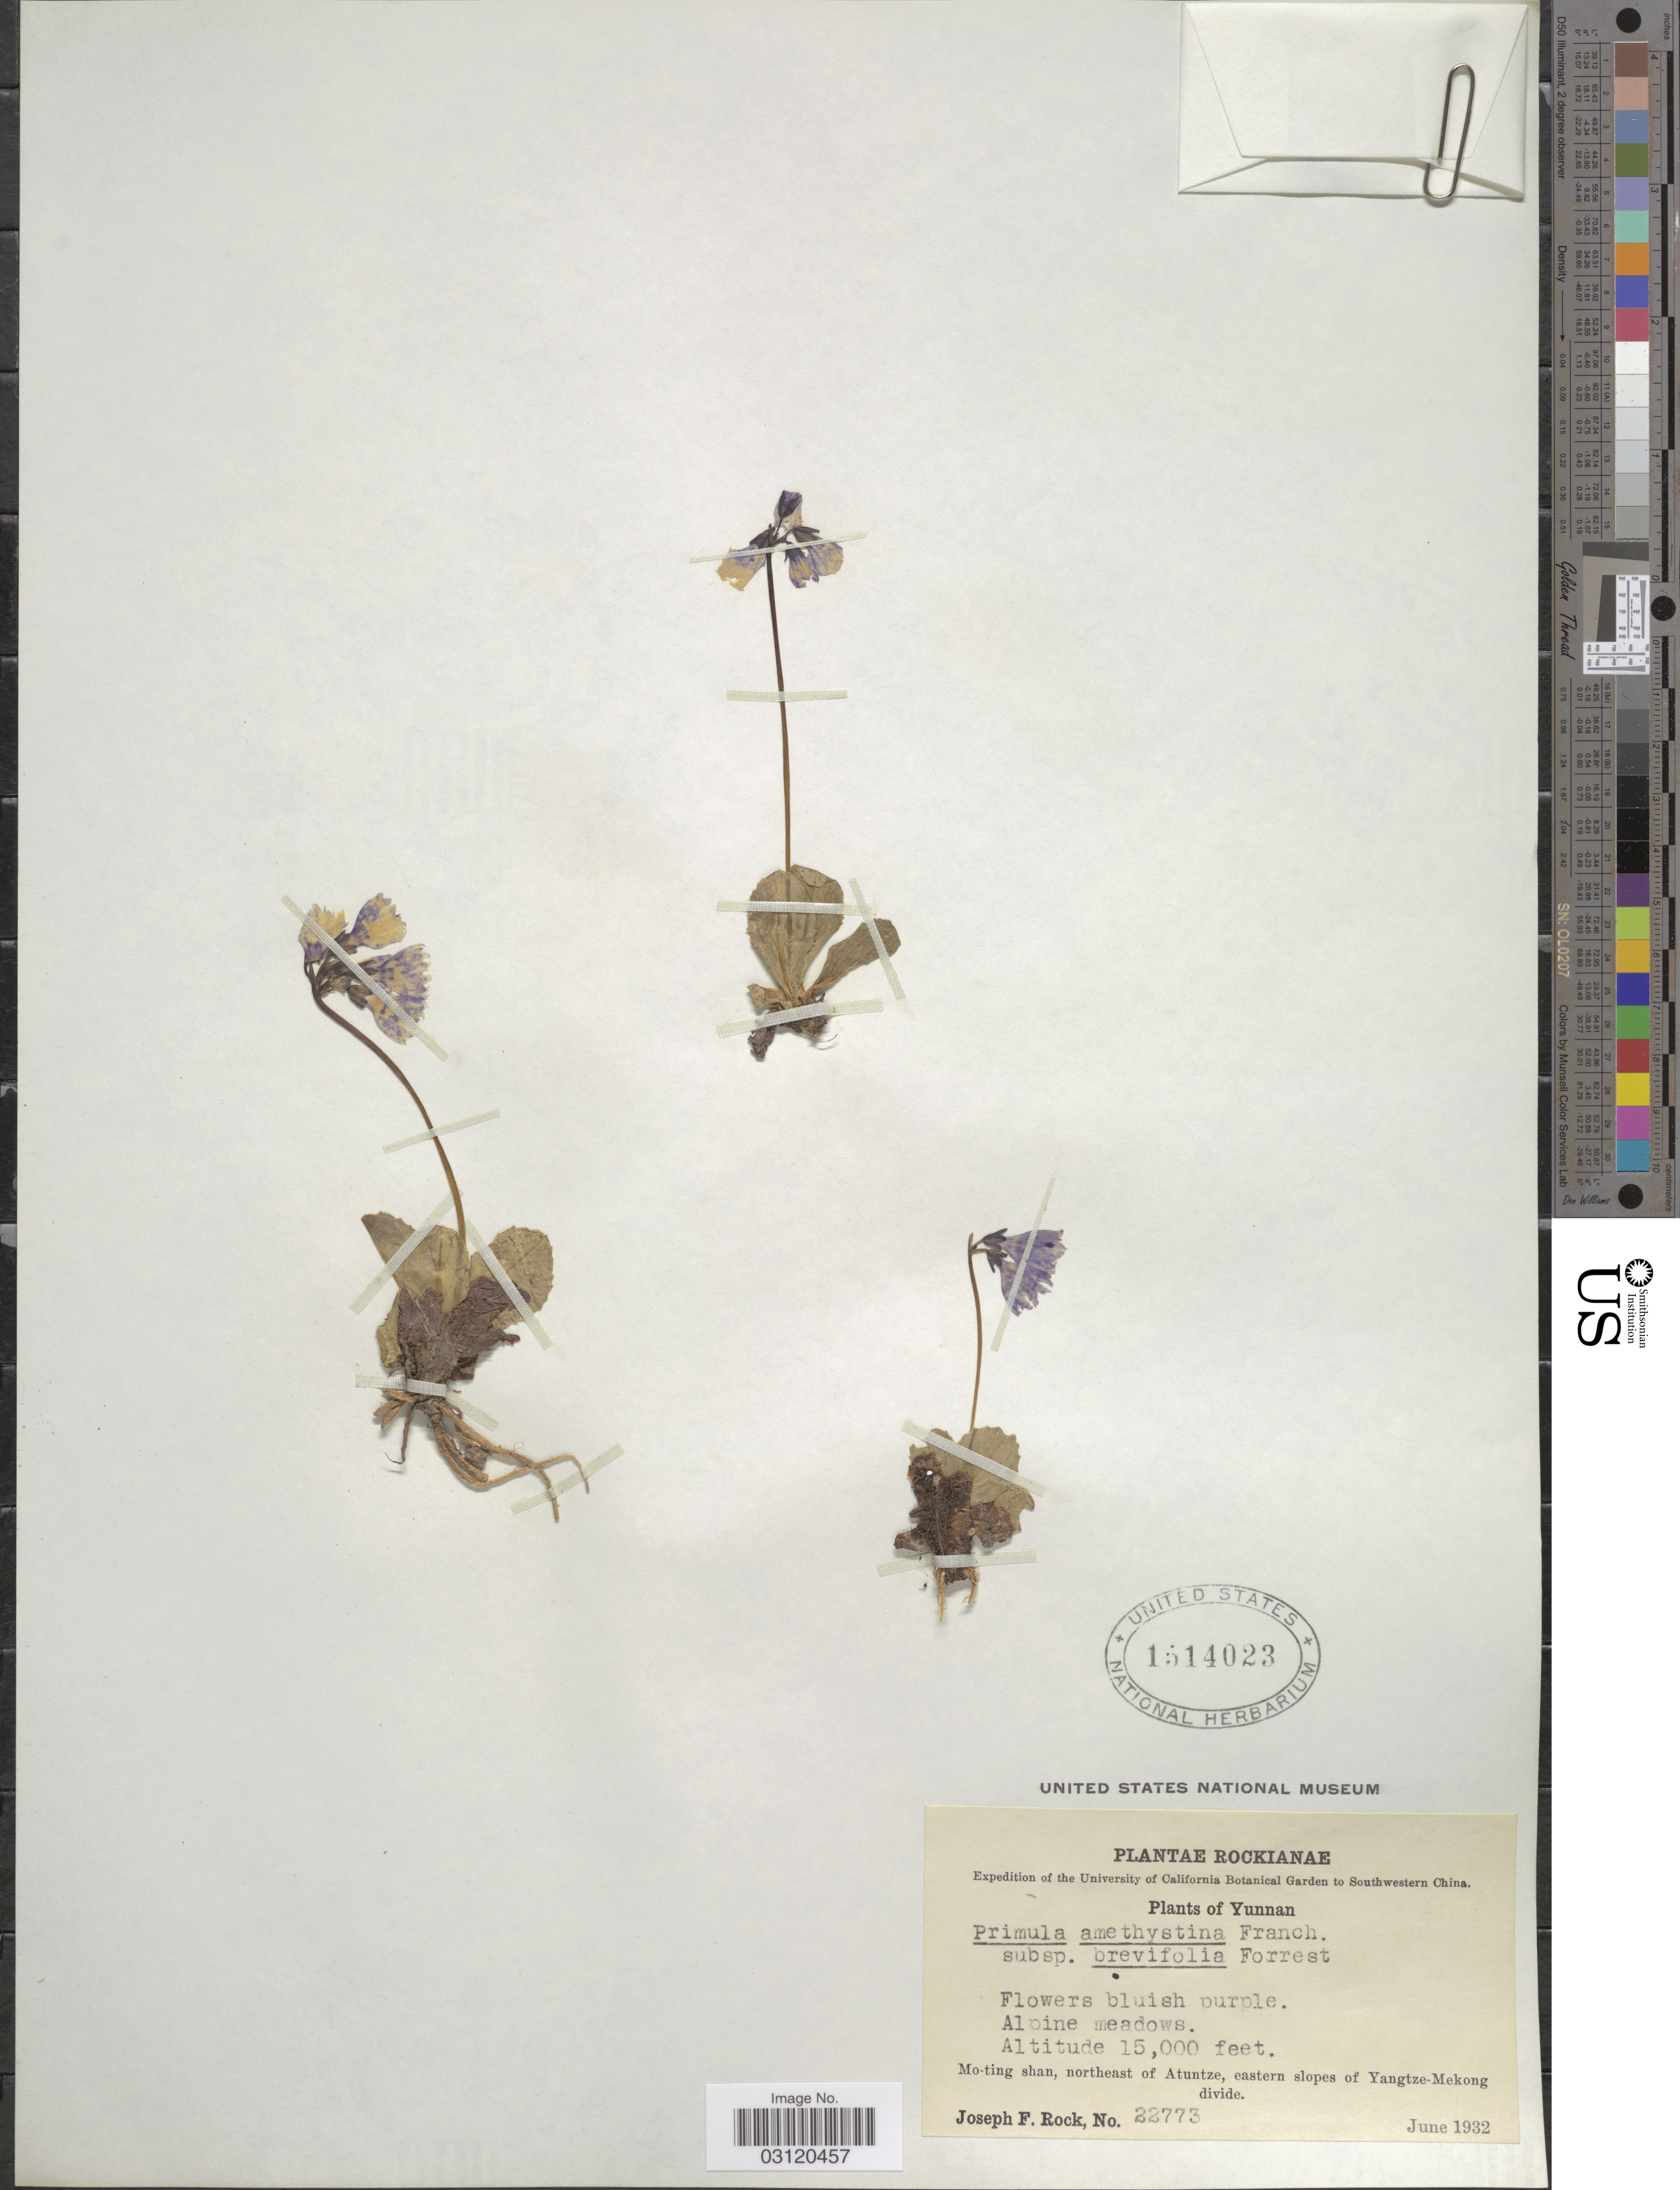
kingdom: Plantae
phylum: Tracheophyta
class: Magnoliopsida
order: Ericales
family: Primulaceae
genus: Primula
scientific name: Primula amethystina subsp. brevifolia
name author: (Forrest) W.W. Sm. & Forrest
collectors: J. F. Rock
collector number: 22773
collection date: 1932-06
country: China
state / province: Yunnan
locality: Southwestern China. Mo-ting shan, northeast of Atuntze, eastern slopes of Yangtze-Mekong divide.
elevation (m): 4572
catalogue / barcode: US 1514023